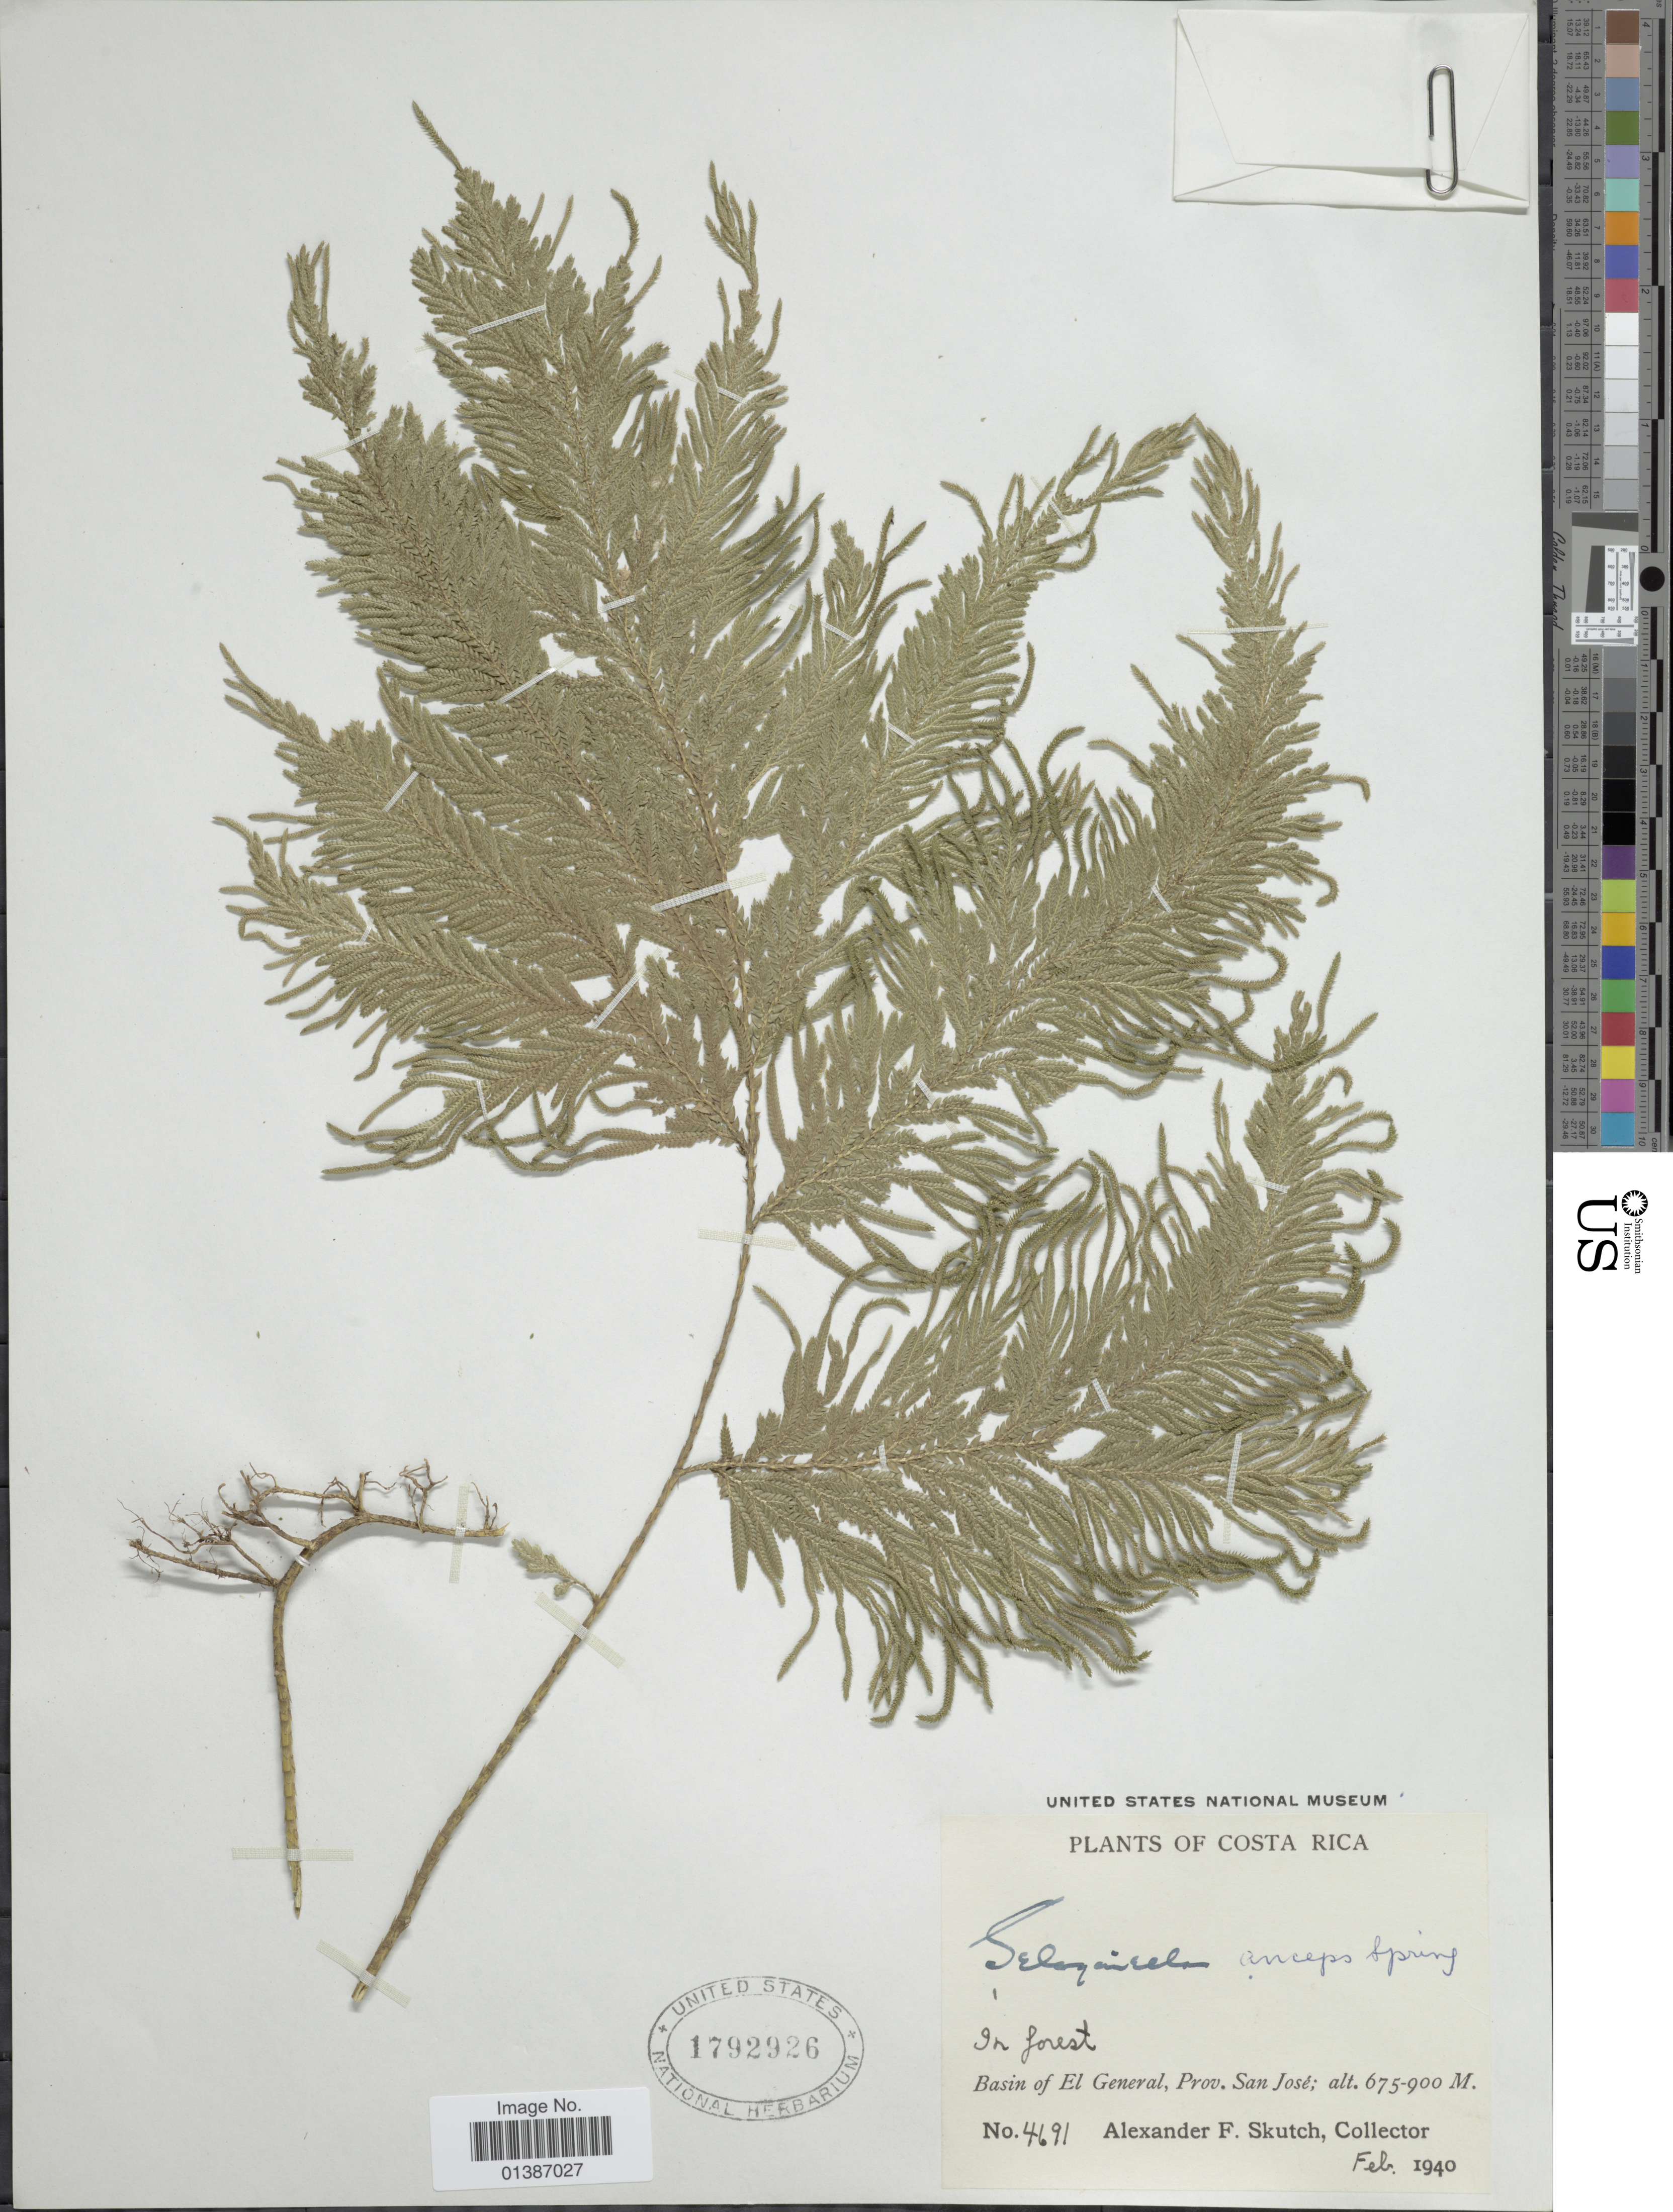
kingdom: Plantae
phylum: Tracheophyta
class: Lycopodiopsida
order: Selaginellales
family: Selaginellaceae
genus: Selaginella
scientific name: Selaginella anceps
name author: (C. Presl)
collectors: A. F. Skutch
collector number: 4691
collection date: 1940-02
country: Costa Rica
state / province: San José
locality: Basin of El General, Prov. San José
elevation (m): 675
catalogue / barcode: US 1792926